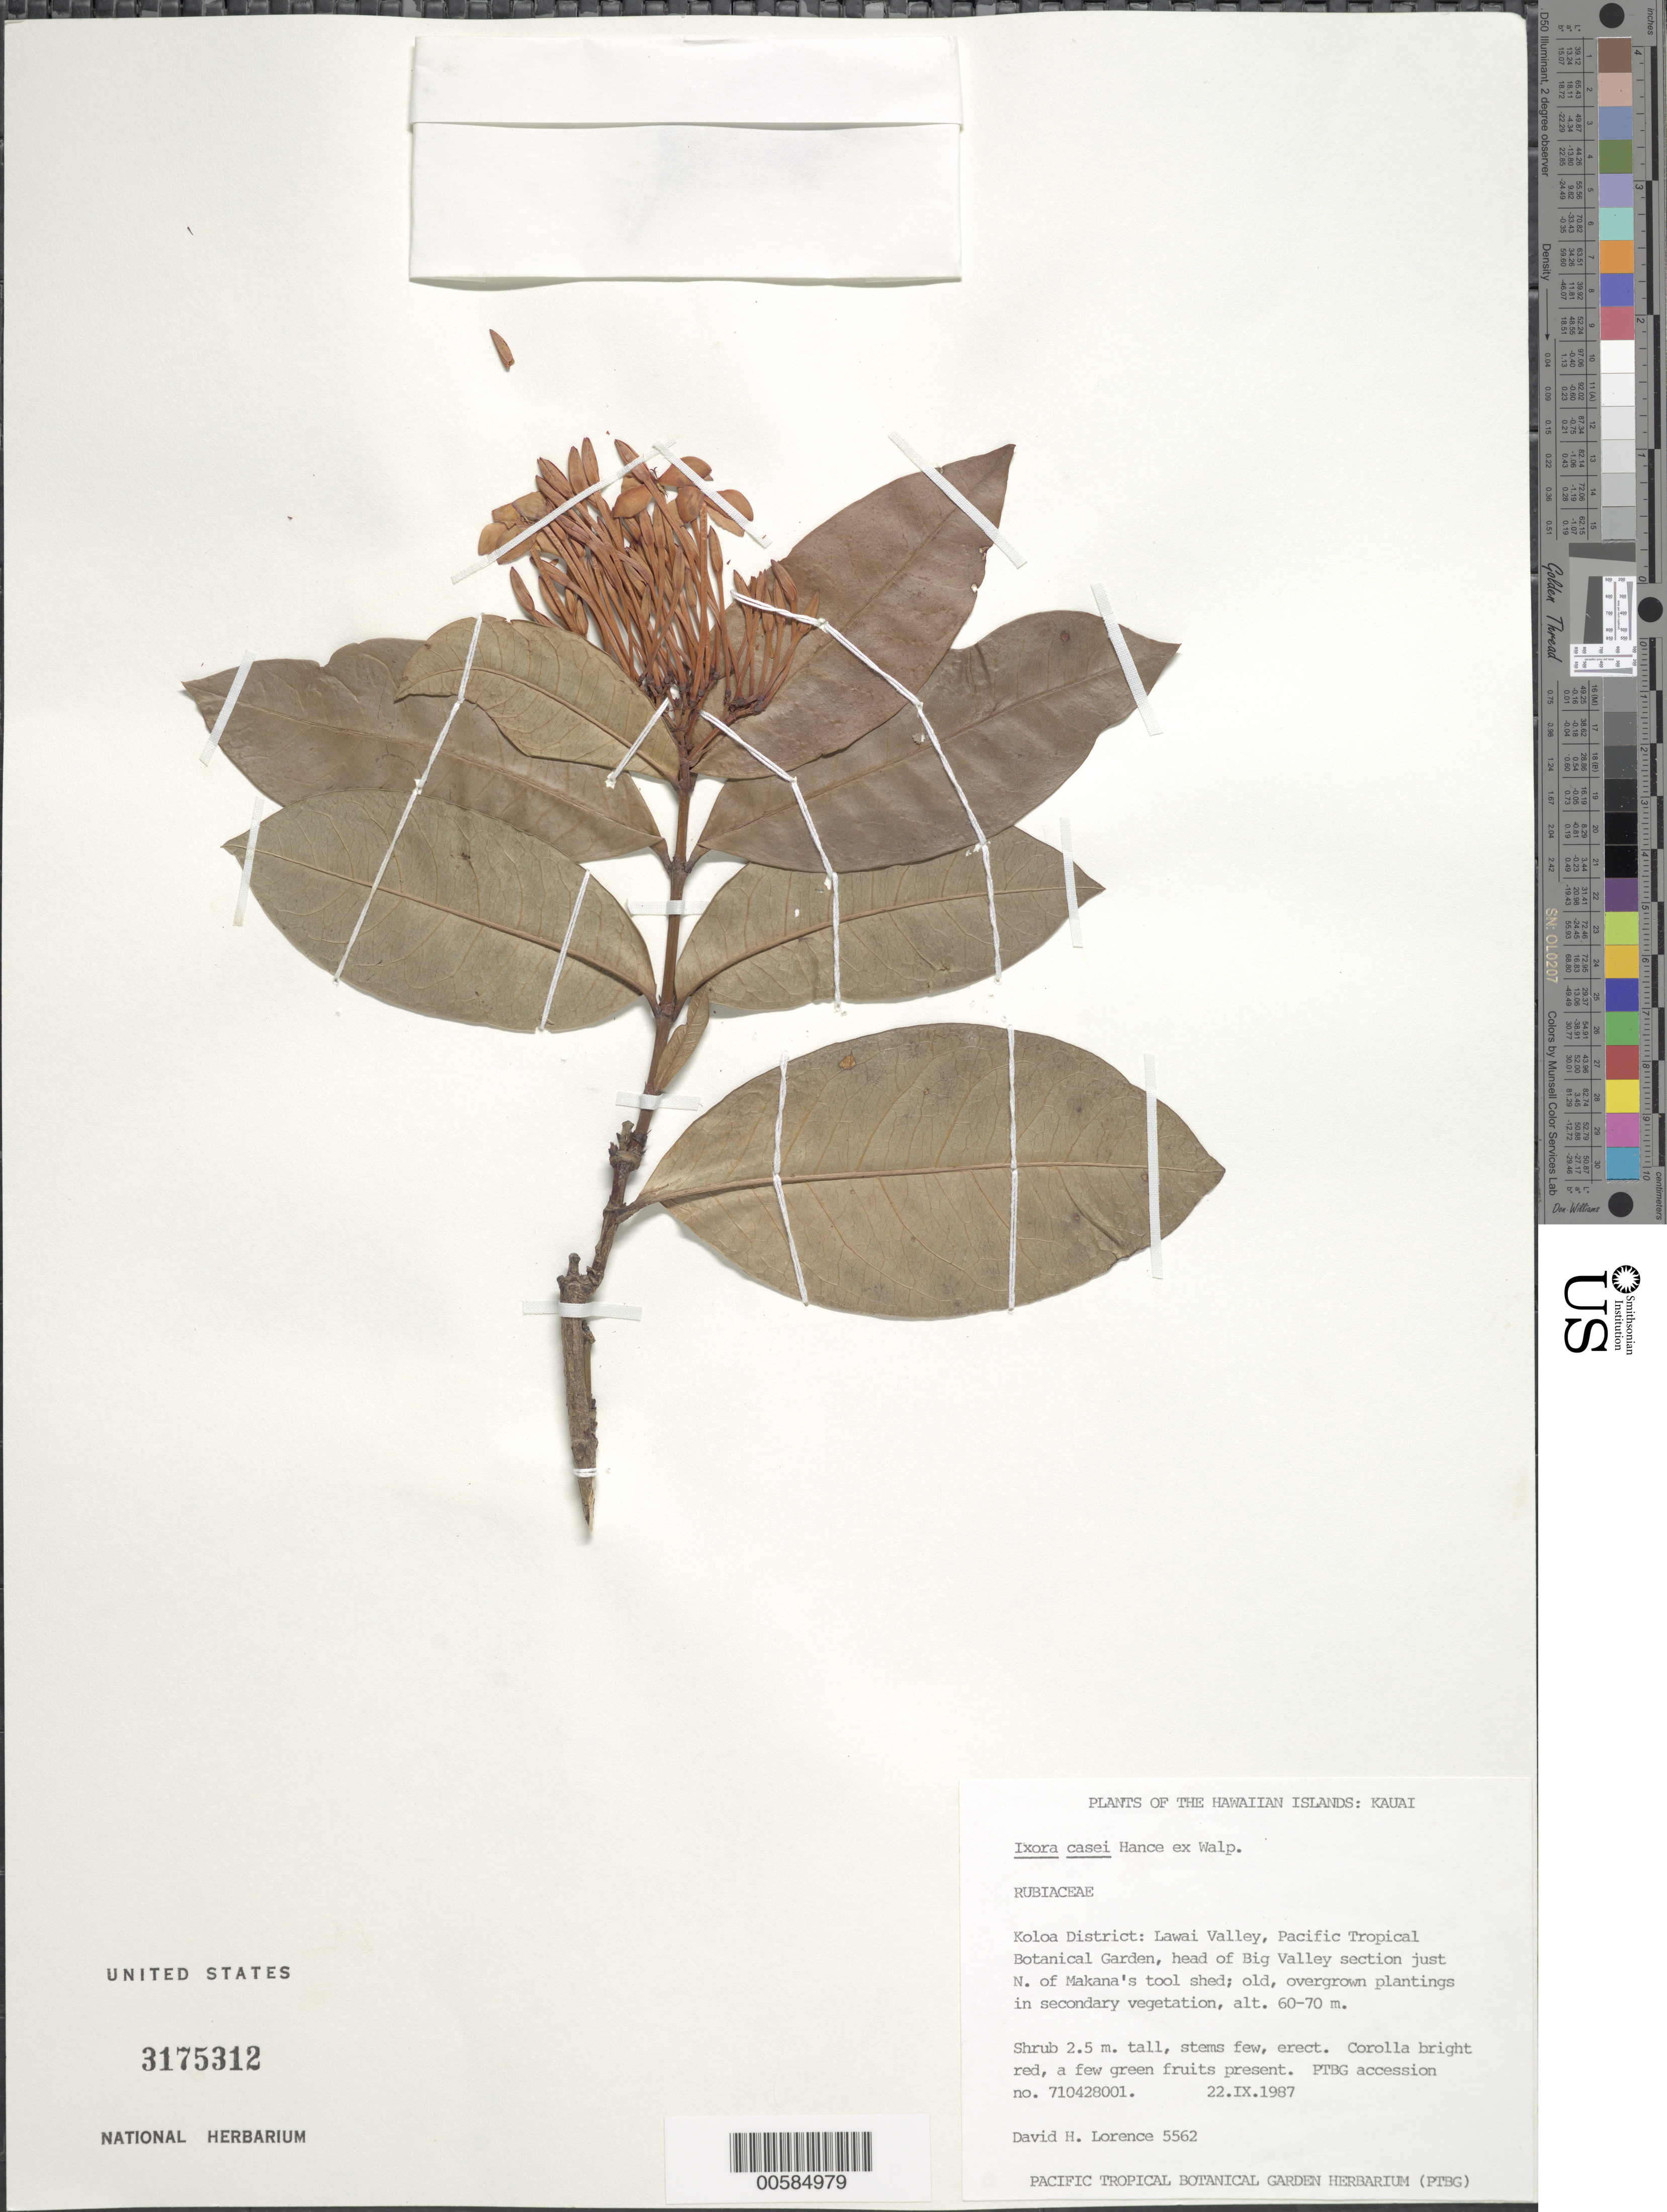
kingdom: Plantae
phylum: Tracheophyta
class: Magnoliopsida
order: Gentianales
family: Rubiaceae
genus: Ixora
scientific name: Ixora casei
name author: Hance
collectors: D. Lorence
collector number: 5562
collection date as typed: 22 Sep 1987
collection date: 1987-09-22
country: United States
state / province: Hawaii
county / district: Kauai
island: Kaua'i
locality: Koloa Dist: Lawai Valley, Pacific Tropical Botanical Garden, head of Big Valley section just N of Makana's tool shed.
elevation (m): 60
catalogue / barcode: US 3175312